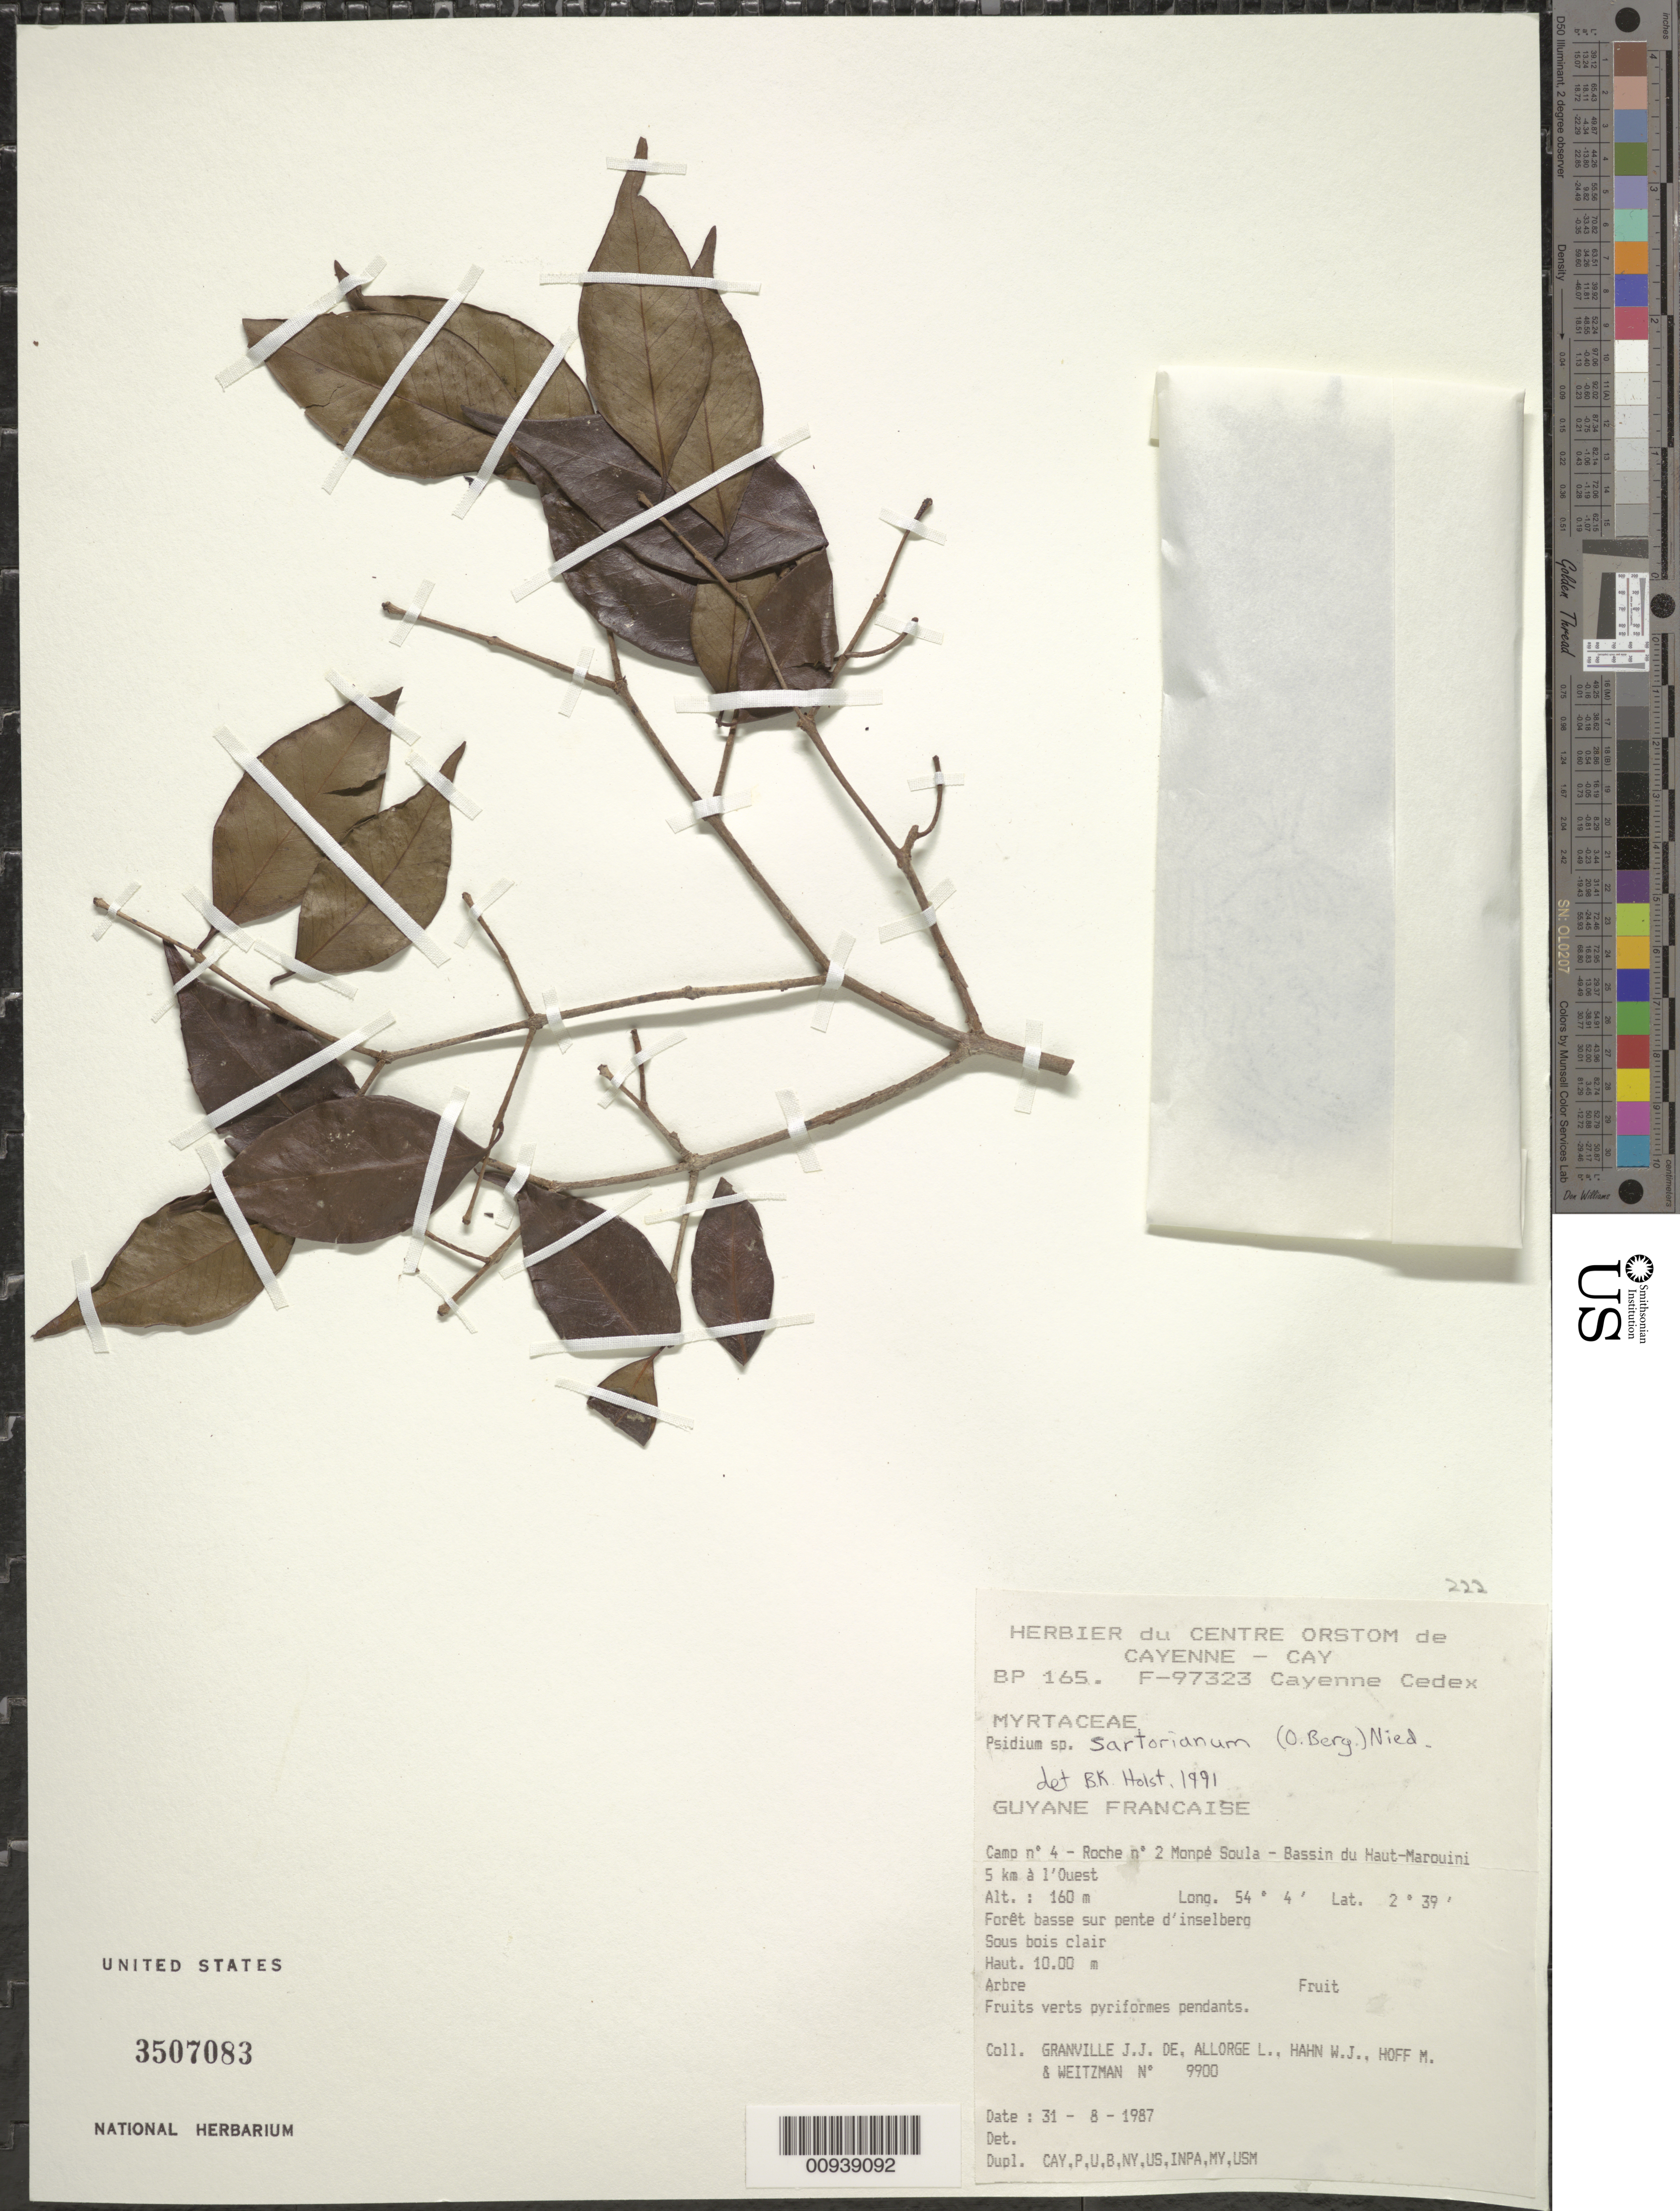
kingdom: Plantae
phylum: Tracheophyta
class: Magnoliopsida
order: Myrtales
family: Myrtaceae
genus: Psidium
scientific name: Psidium sartorianum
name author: (O. Berg) Nied.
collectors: J.-J. de Granville, L. Allorge, W. J. Hahn, M. Hoff & Weitzman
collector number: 9900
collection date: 1987-08-31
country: French Guiana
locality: Guyane Francaise, Camp n° 4 - Roche n° 2 Monpé Soula - Bassin du Haut-Marouini 5 km à l'Ouest.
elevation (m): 160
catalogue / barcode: US 3507083